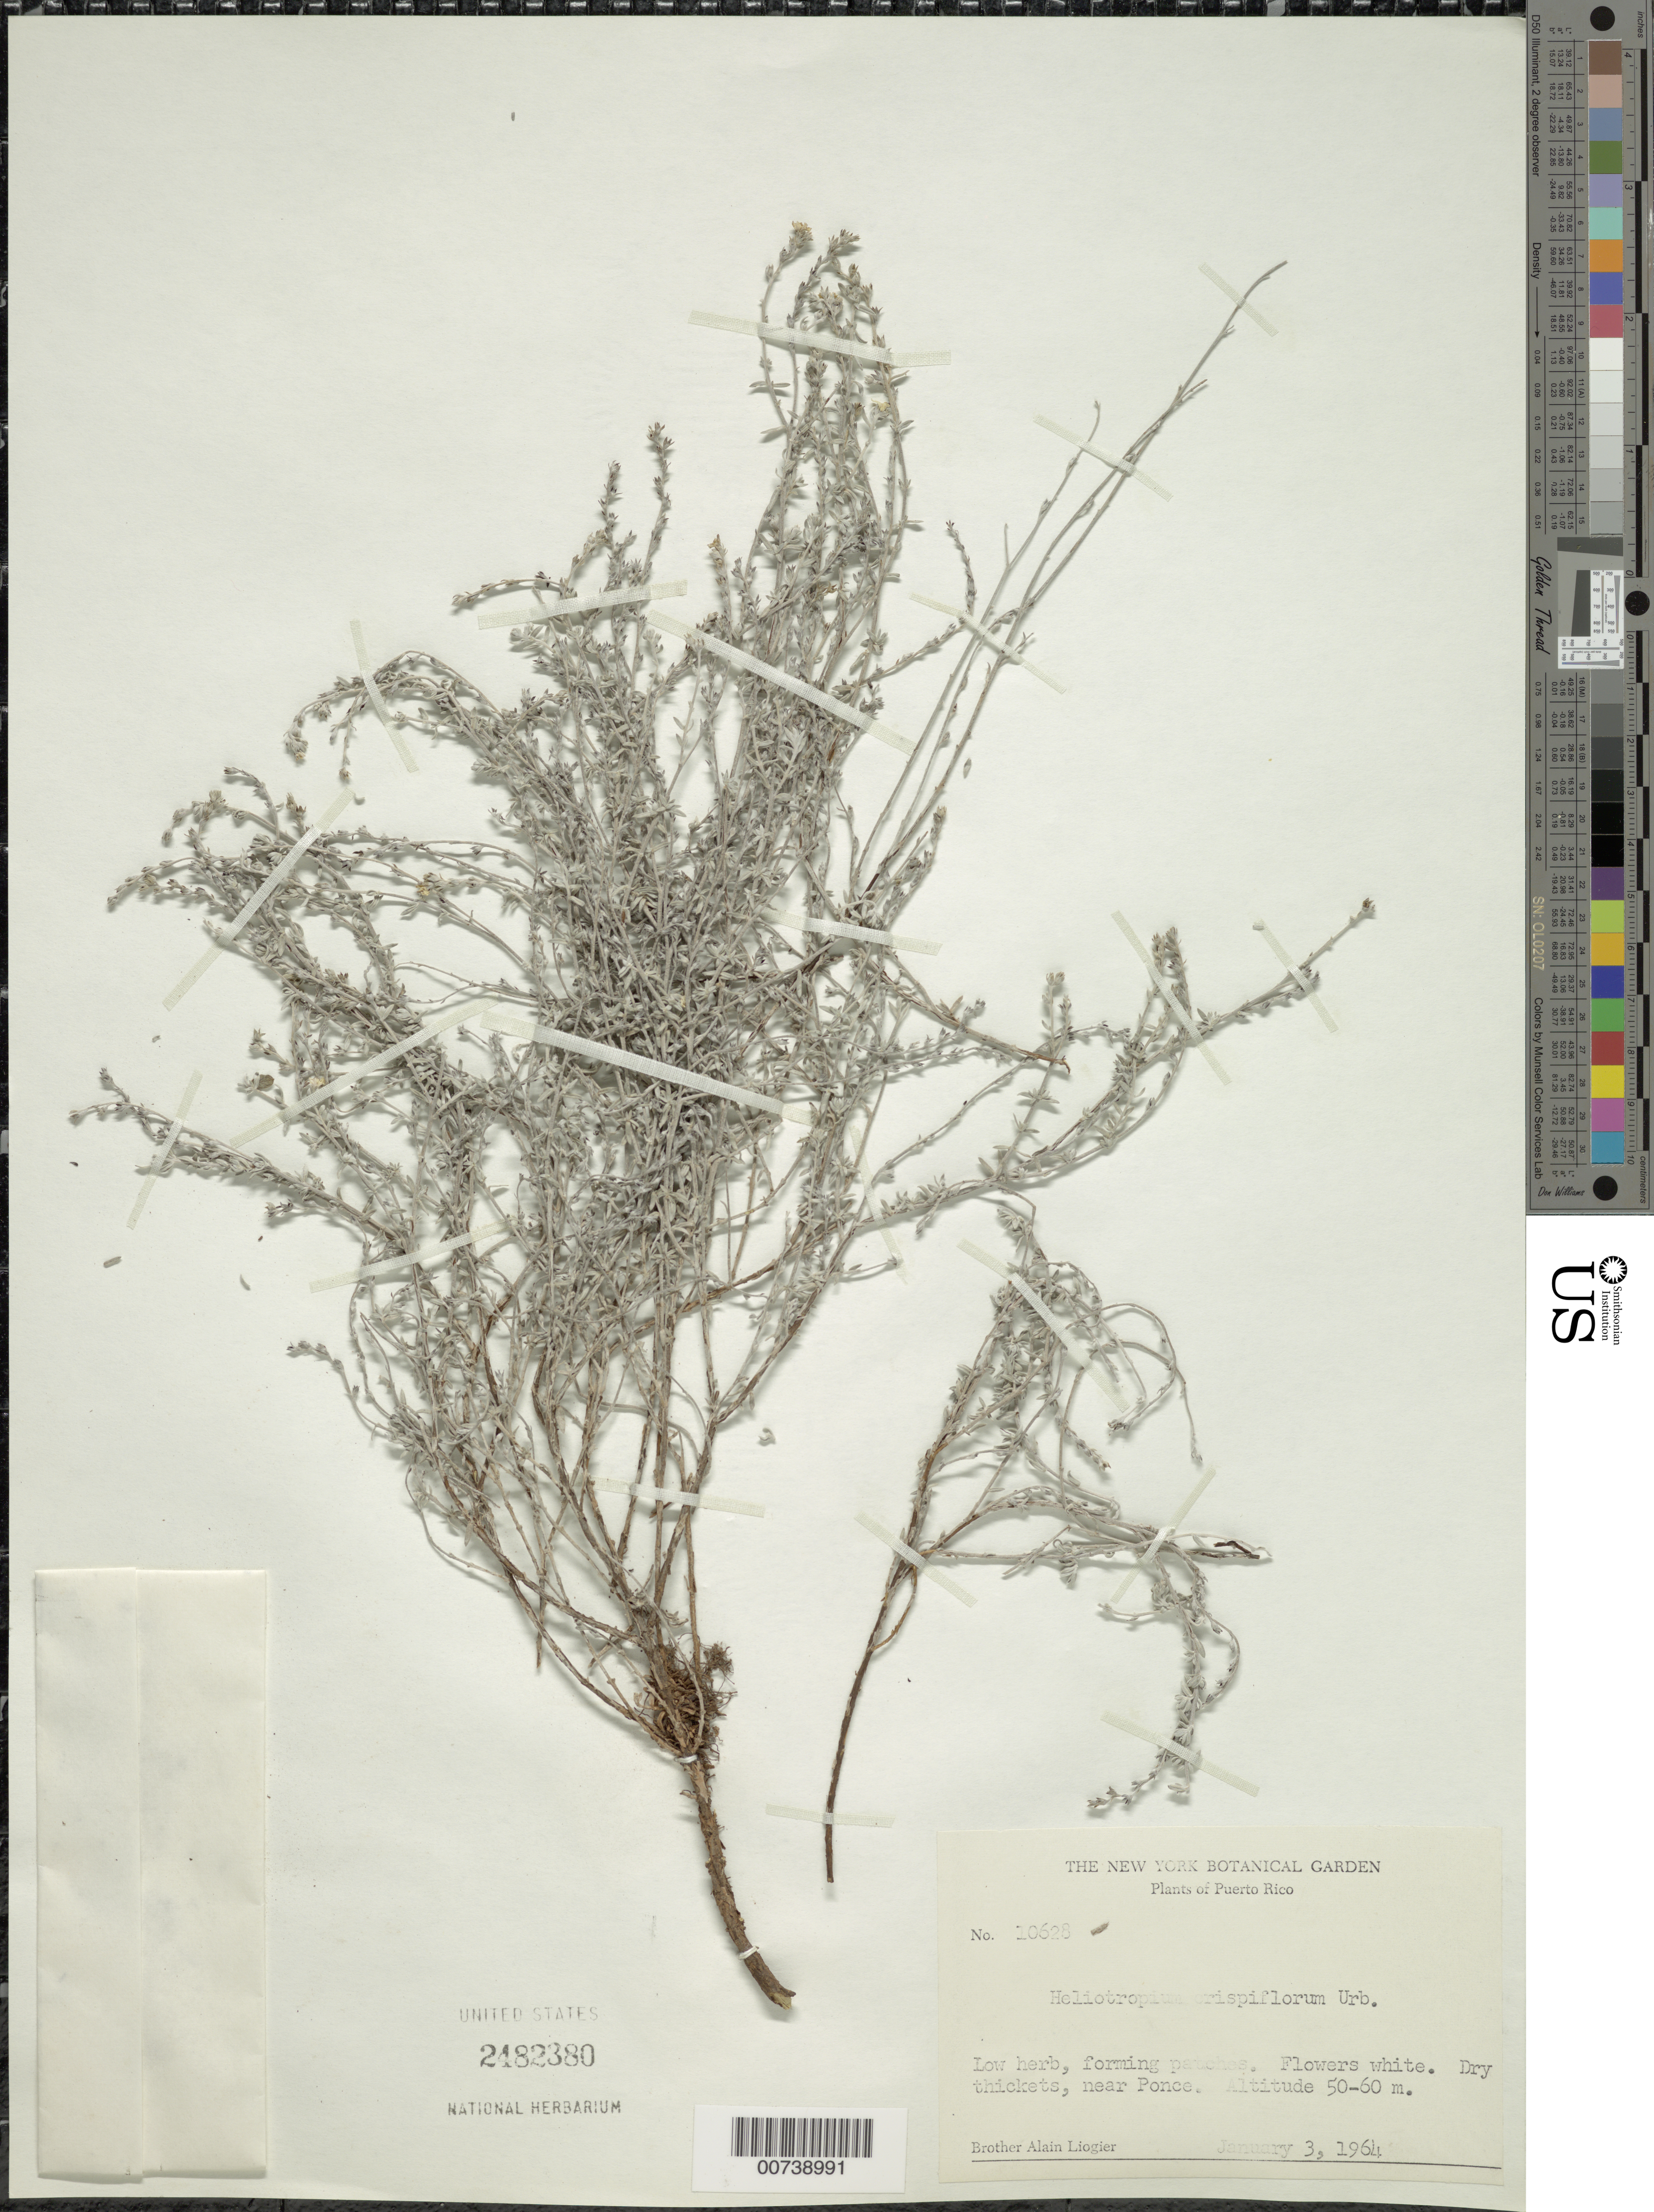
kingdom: Plantae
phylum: Tracheophyta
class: Magnoliopsida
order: Boraginales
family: Heliotropiaceae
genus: Heliotropium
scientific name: Heliotropium microphyllum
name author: Sw. ex Wikstr.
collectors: A. H. Liogier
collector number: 10628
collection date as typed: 03 Jan 1964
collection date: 1964-01-03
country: Puerto Rico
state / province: Ponce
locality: Near Ponce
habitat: Dry thickets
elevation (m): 50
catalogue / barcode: US 2482380